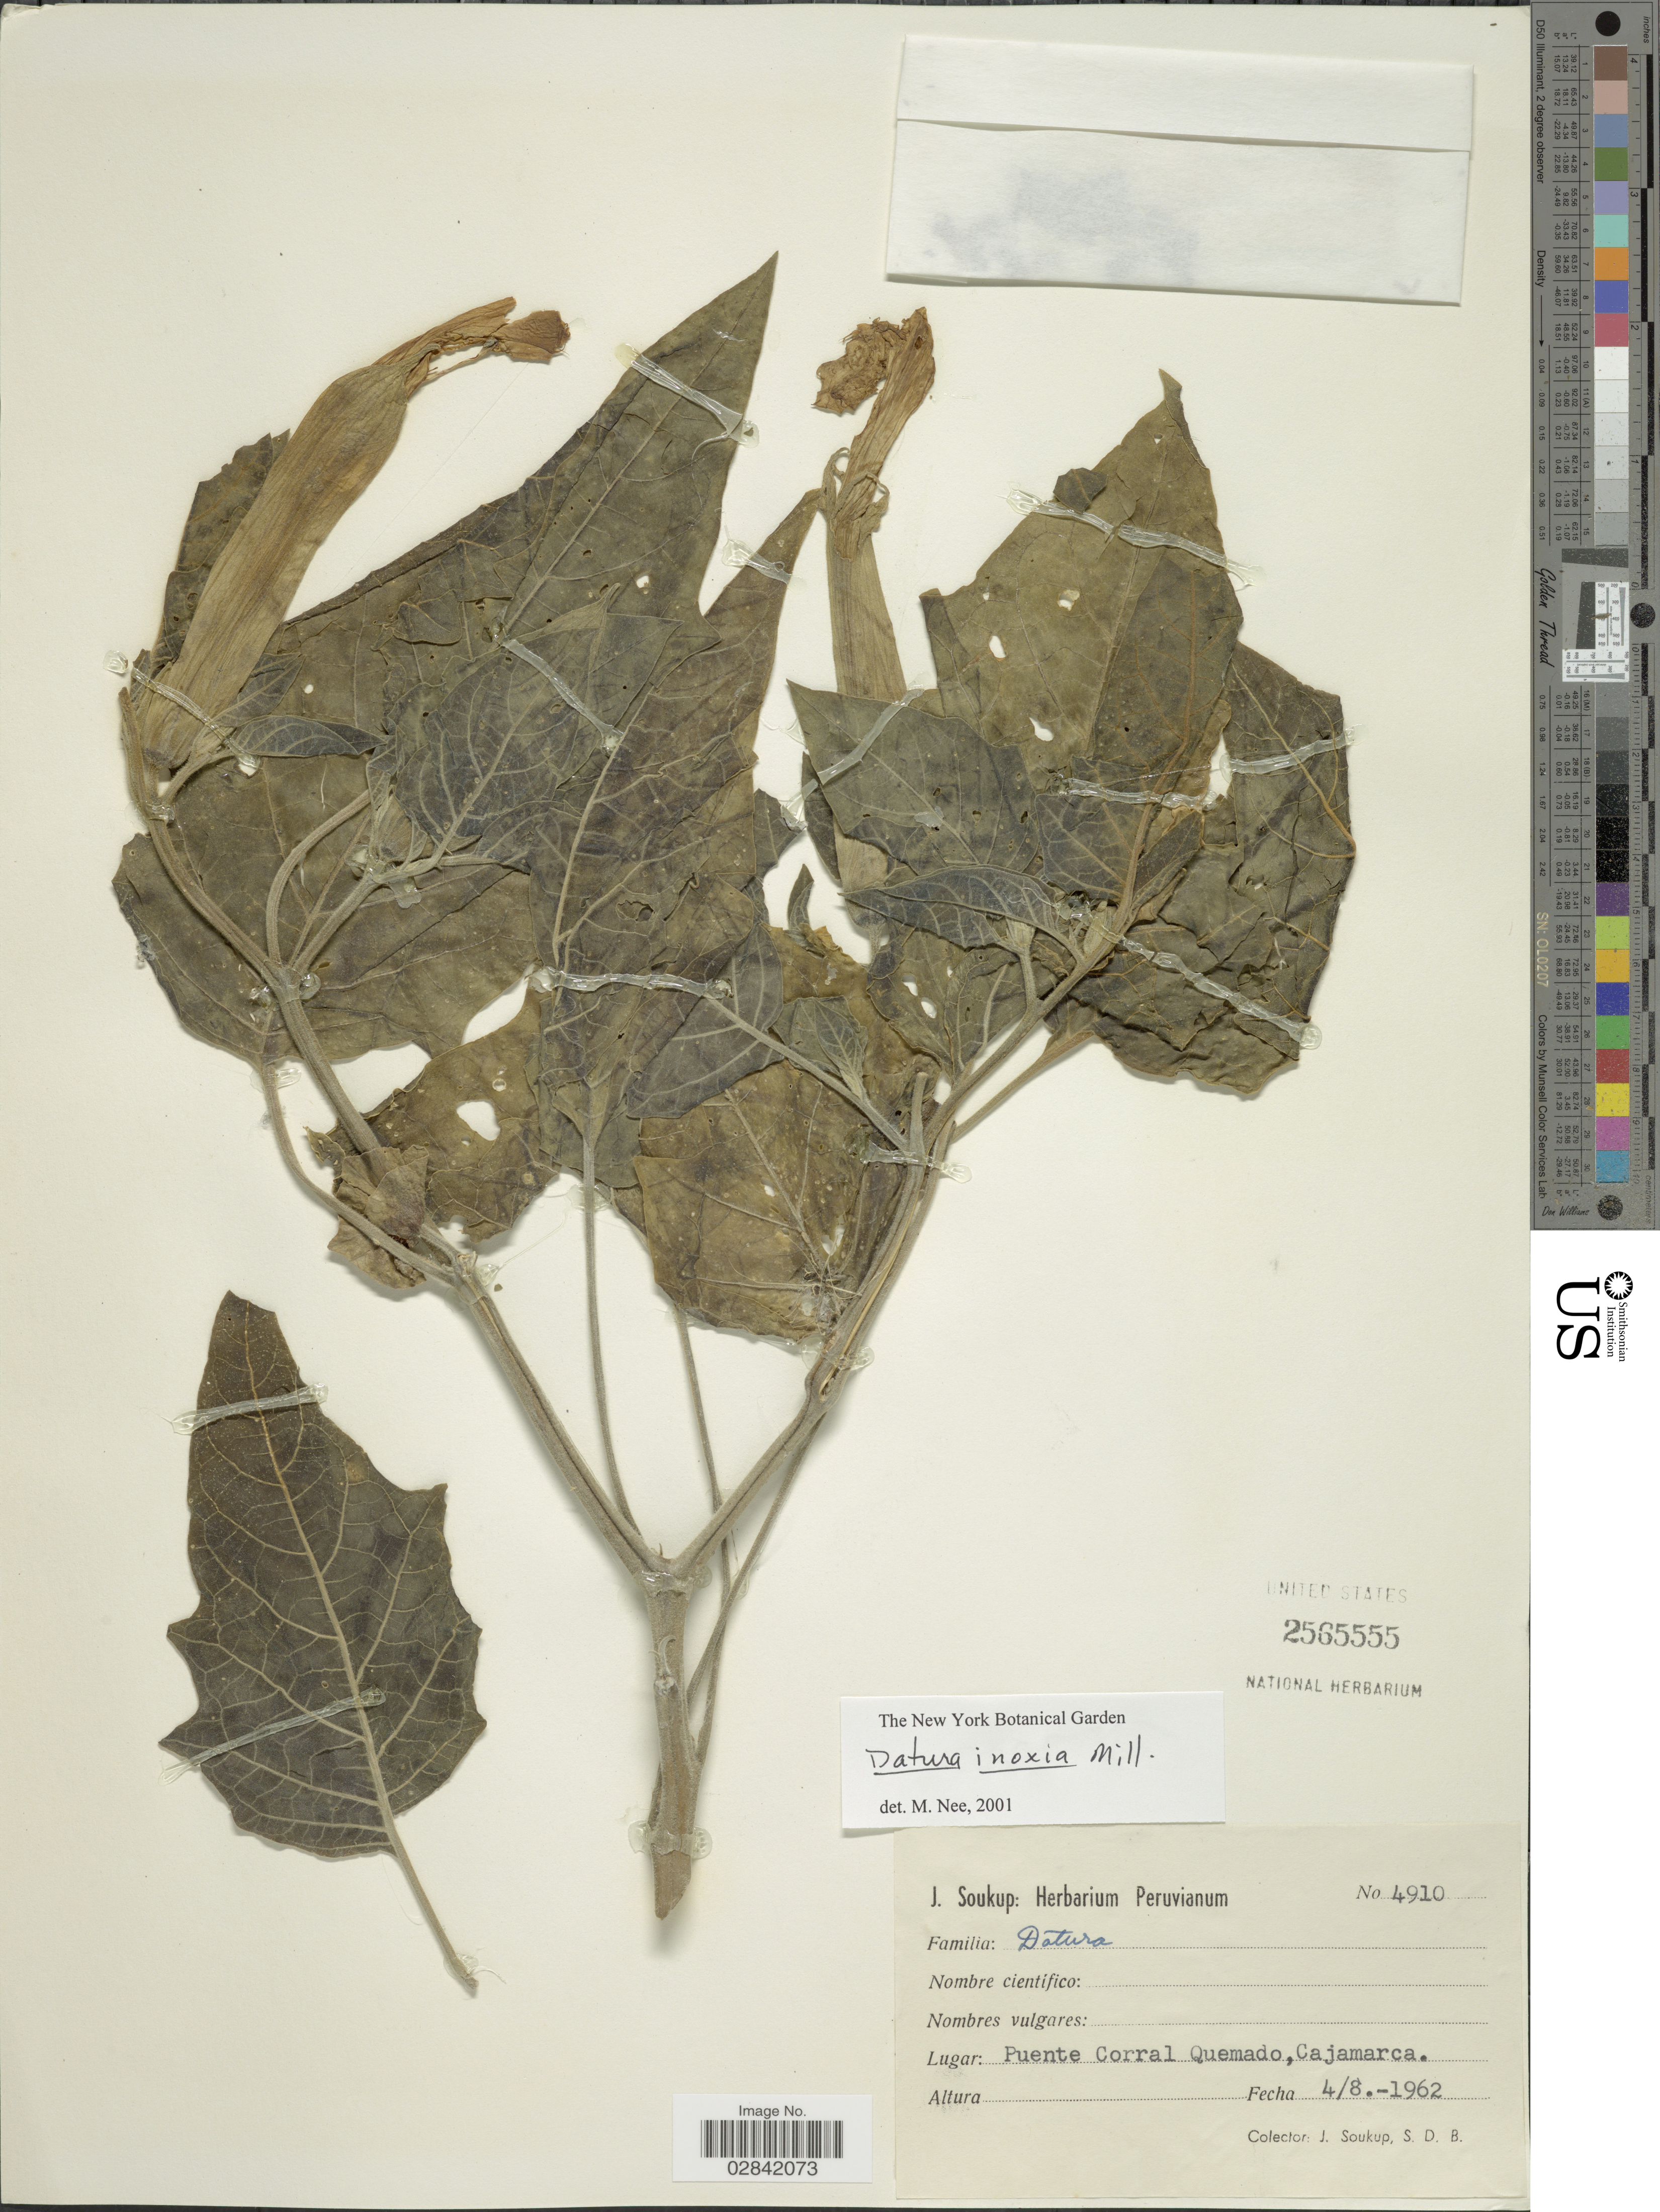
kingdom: Plantae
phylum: Tracheophyta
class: Magnoliopsida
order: Solanales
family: Solanaceae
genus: Datura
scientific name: Datura innoxia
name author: Mill.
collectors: J. Soukup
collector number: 4910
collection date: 1962-08-04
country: Peru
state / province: Cajamarca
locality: Puente Corral Quemado, Cajamarca.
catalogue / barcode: US 2565555